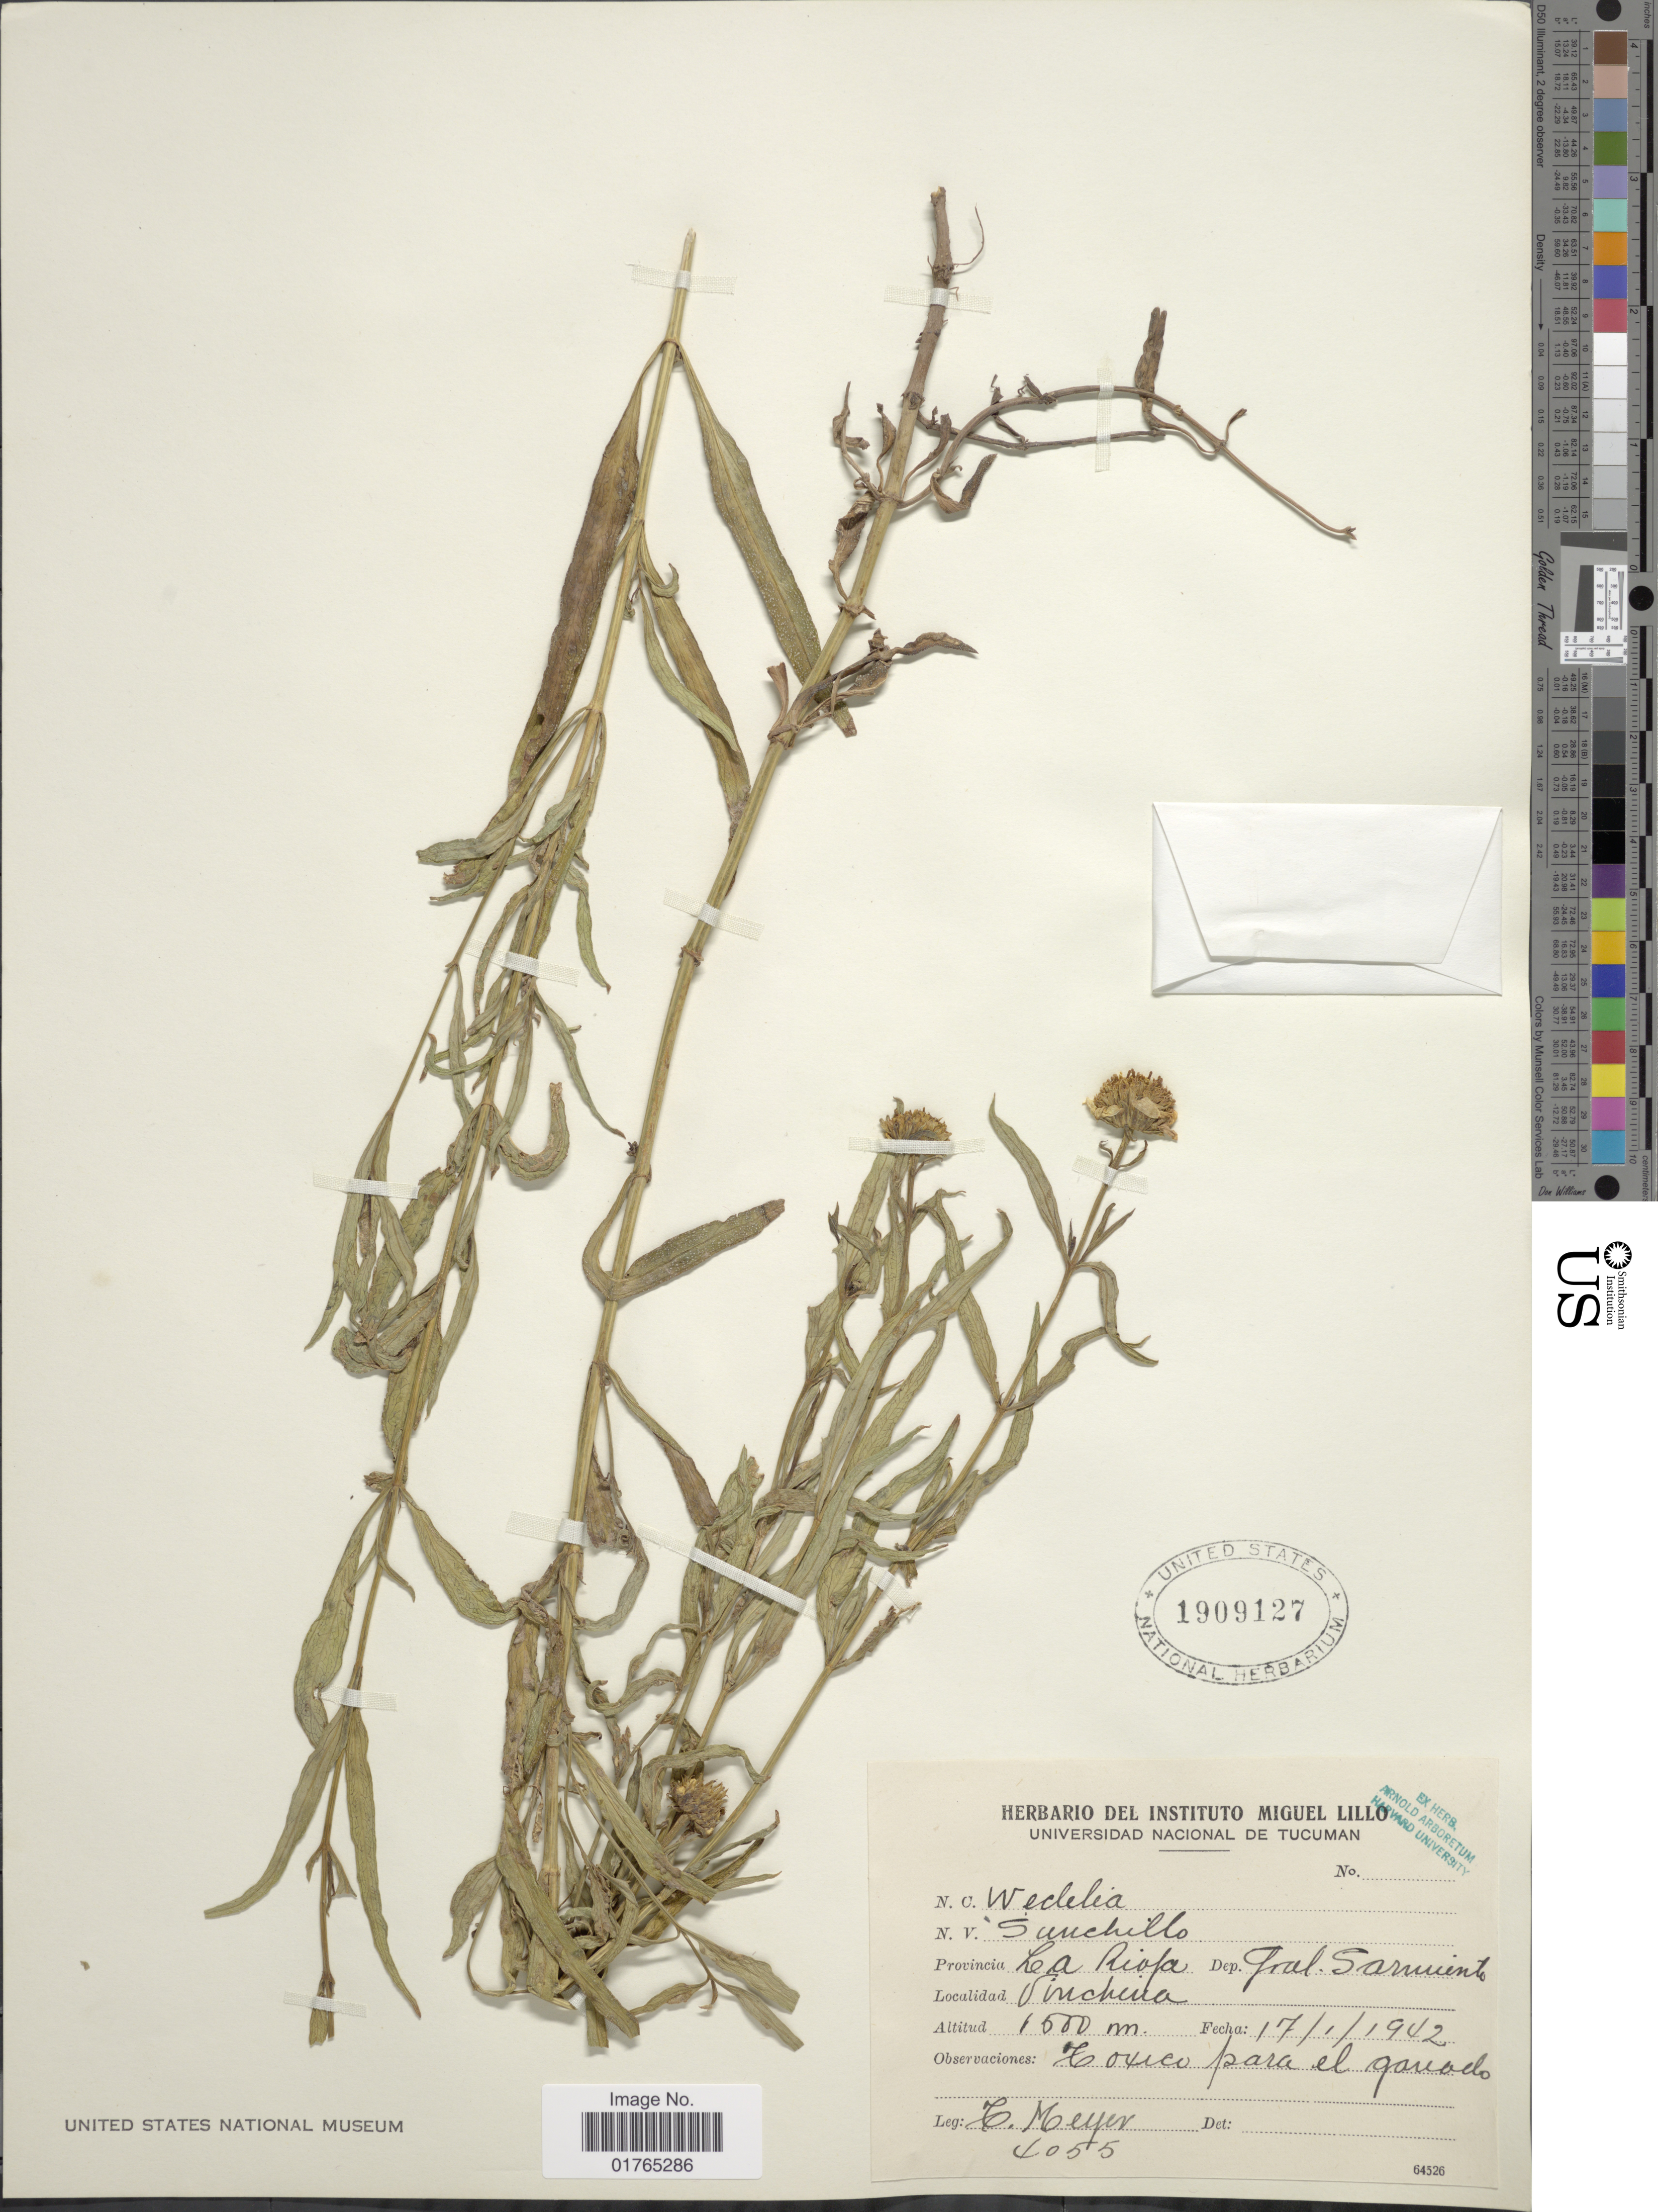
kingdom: Plantae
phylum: Tracheophyta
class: Magnoliopsida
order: Asterales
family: Asteraceae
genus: Pascalia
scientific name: Pascalia glauca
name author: Ortega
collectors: C. A. Meyer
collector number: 4055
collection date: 1942-01-17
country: Argentina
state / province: La Rioja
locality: N.V. Sunchillo, Dep. Gral Sarmiento, Vinchina.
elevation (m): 1500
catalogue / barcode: US 1909127